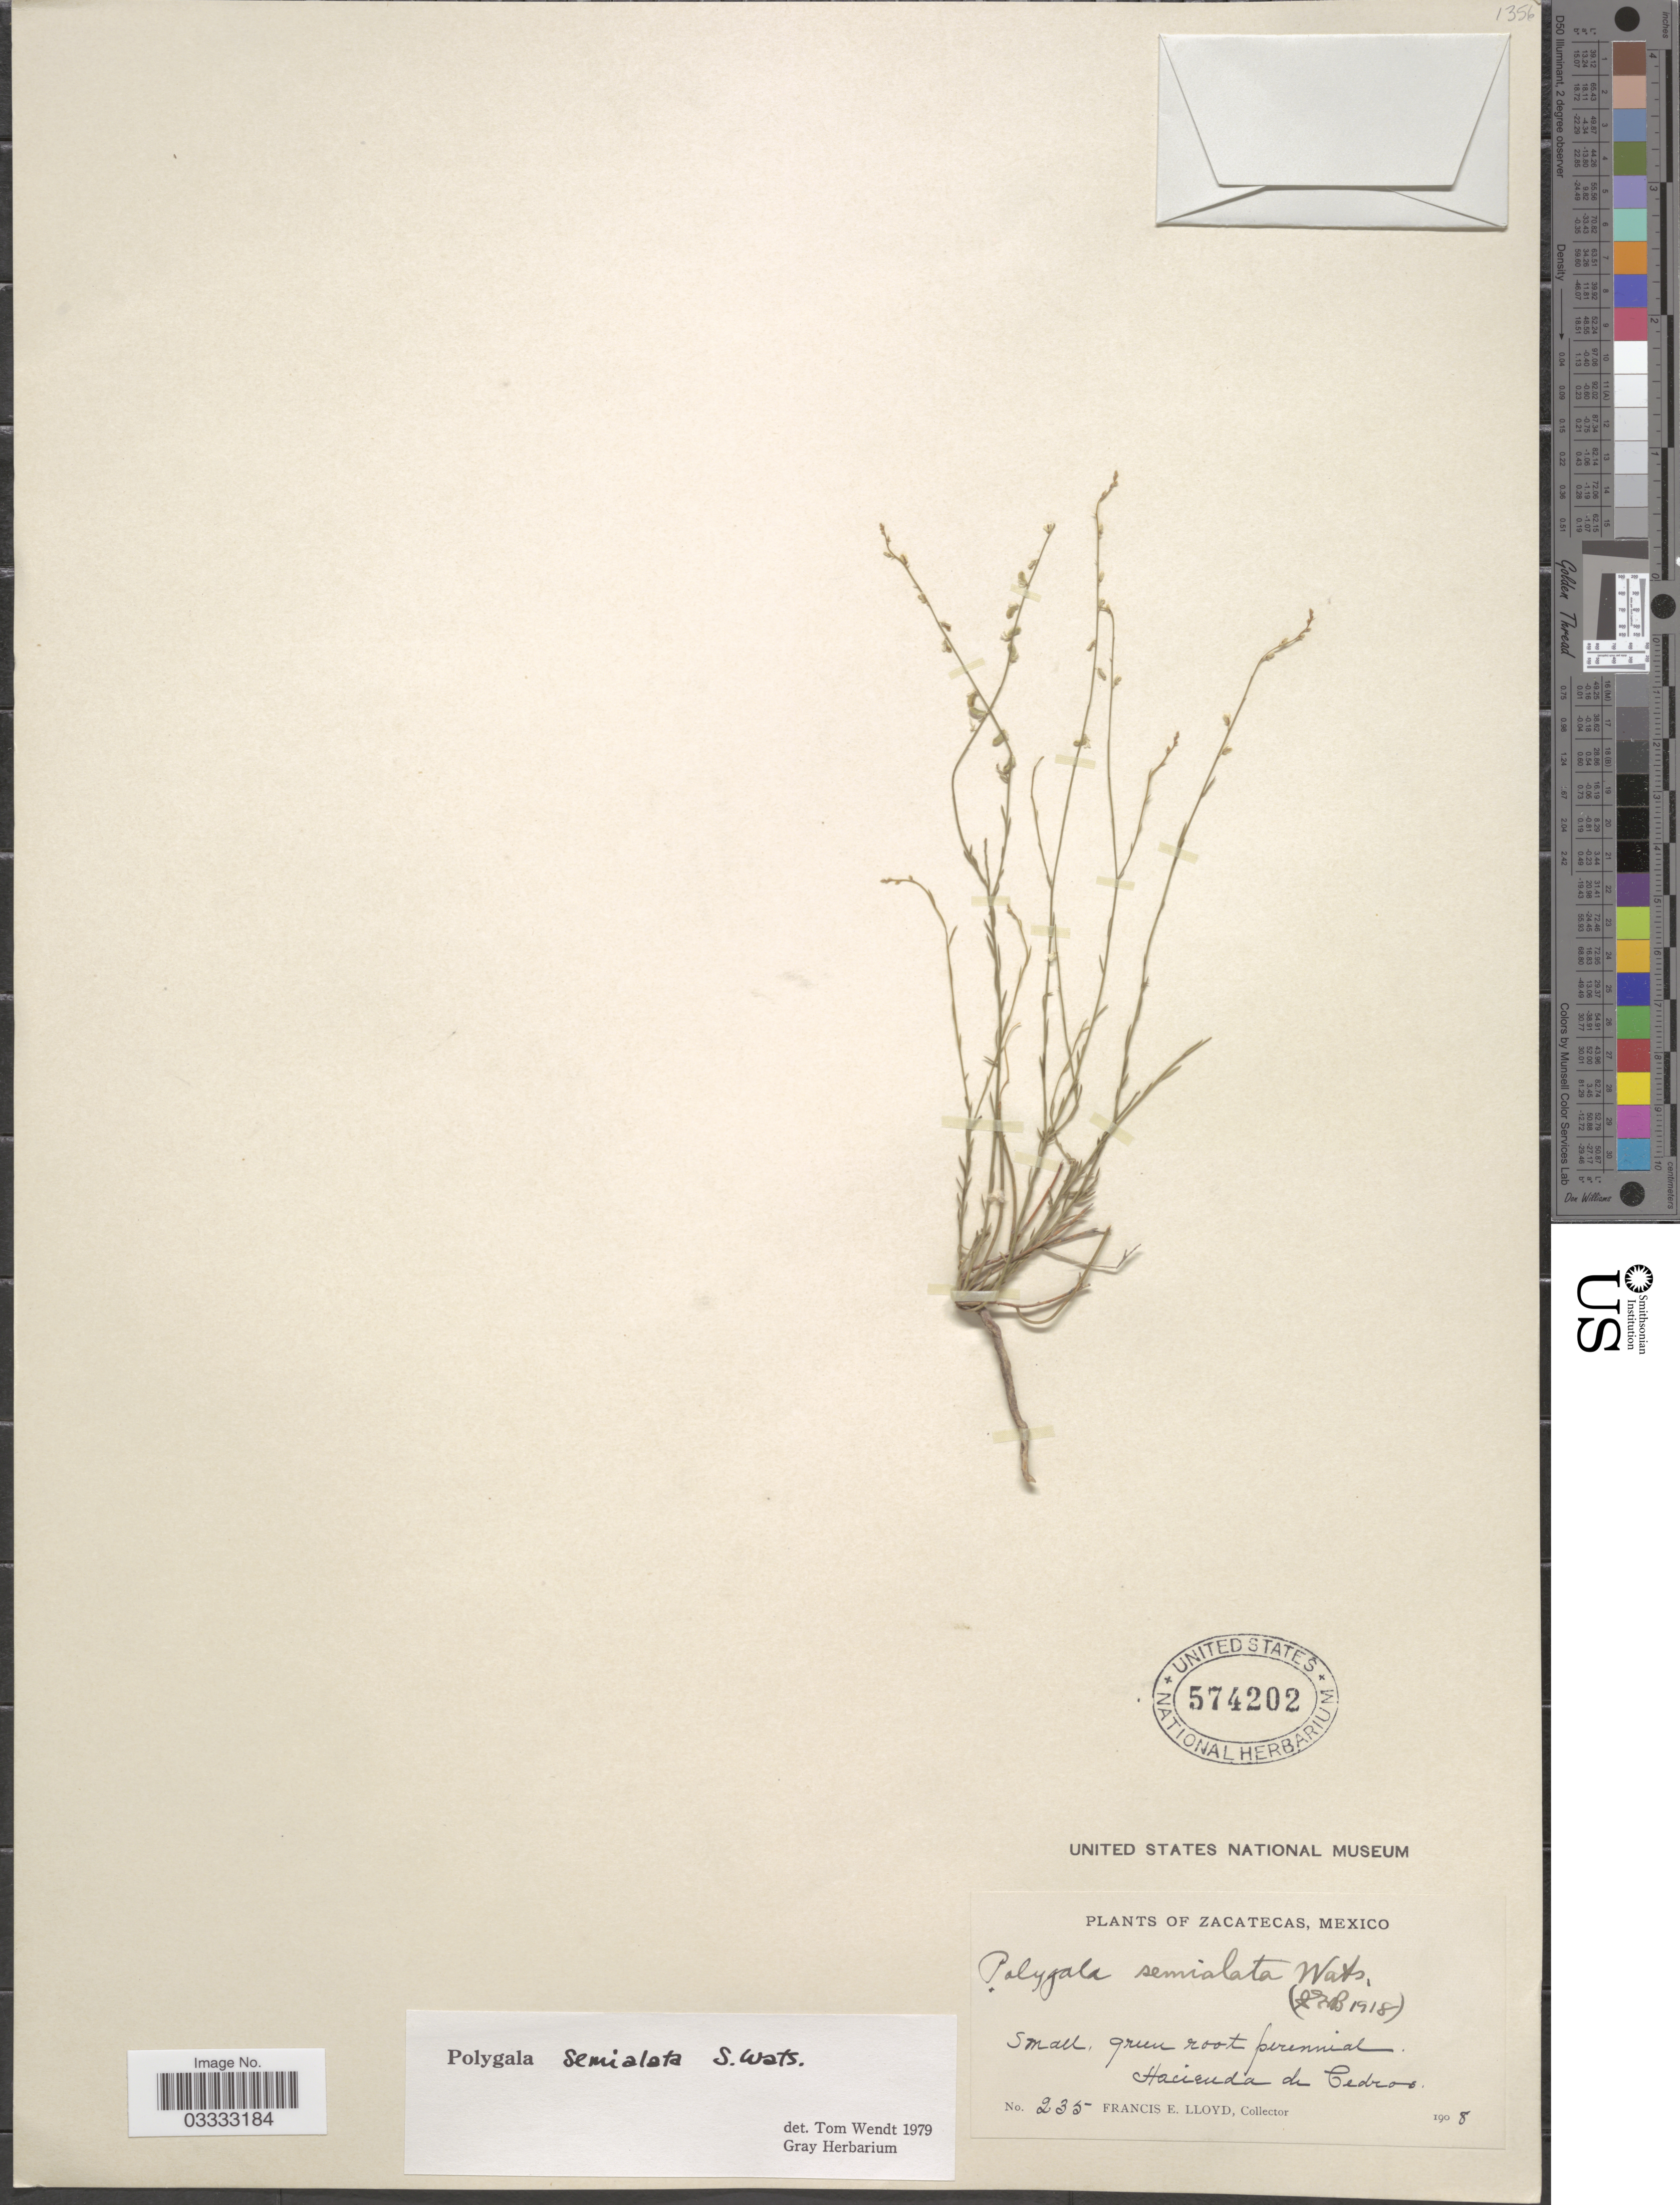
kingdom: Plantae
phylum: Tracheophyta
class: Magnoliopsida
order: Fabales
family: Polygalaceae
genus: Polygala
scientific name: Polygala semialata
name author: S. Watson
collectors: Lloyd, C. E.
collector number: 235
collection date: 1908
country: Mexico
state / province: Zacatecas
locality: Hacienda de Cedros.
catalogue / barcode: US 574202